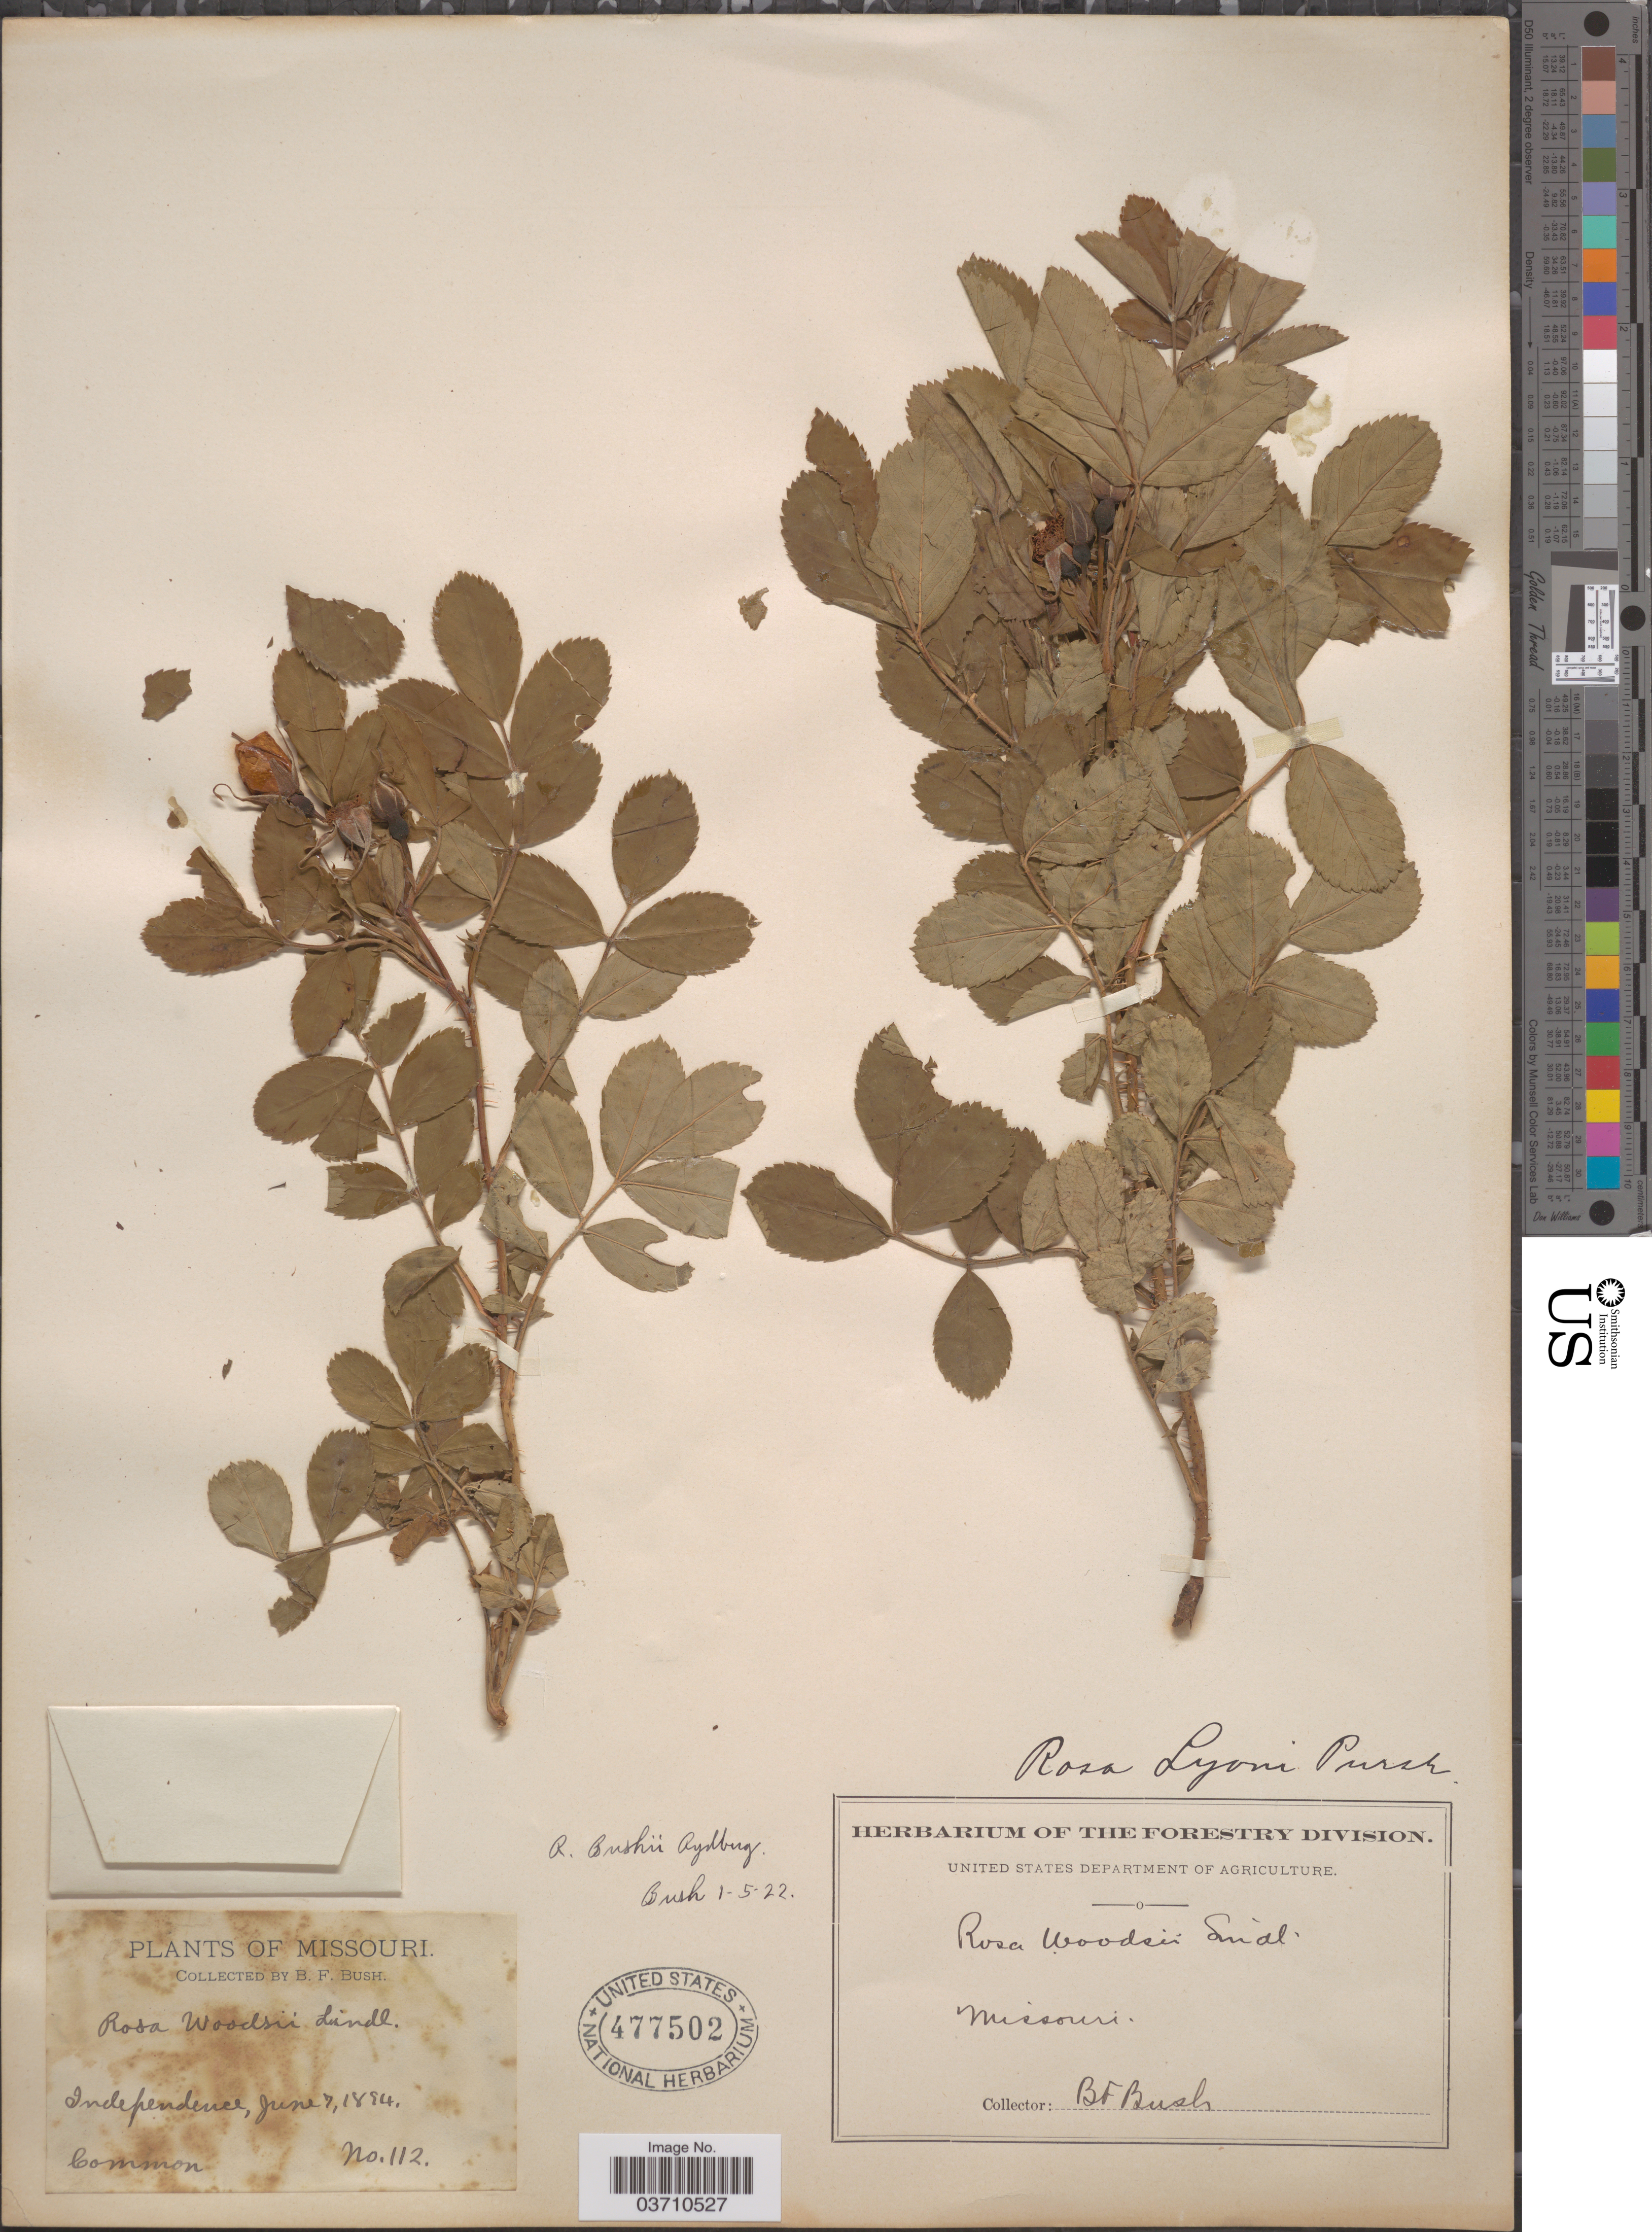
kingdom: Plantae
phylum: Tracheophyta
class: Magnoliopsida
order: Rosales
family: Rosaceae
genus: Rosa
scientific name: Rosa bushii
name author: Rydb.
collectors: B. F. Bush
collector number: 112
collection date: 1894-06-07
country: United States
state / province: Missouri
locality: Independence.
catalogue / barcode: US 477502